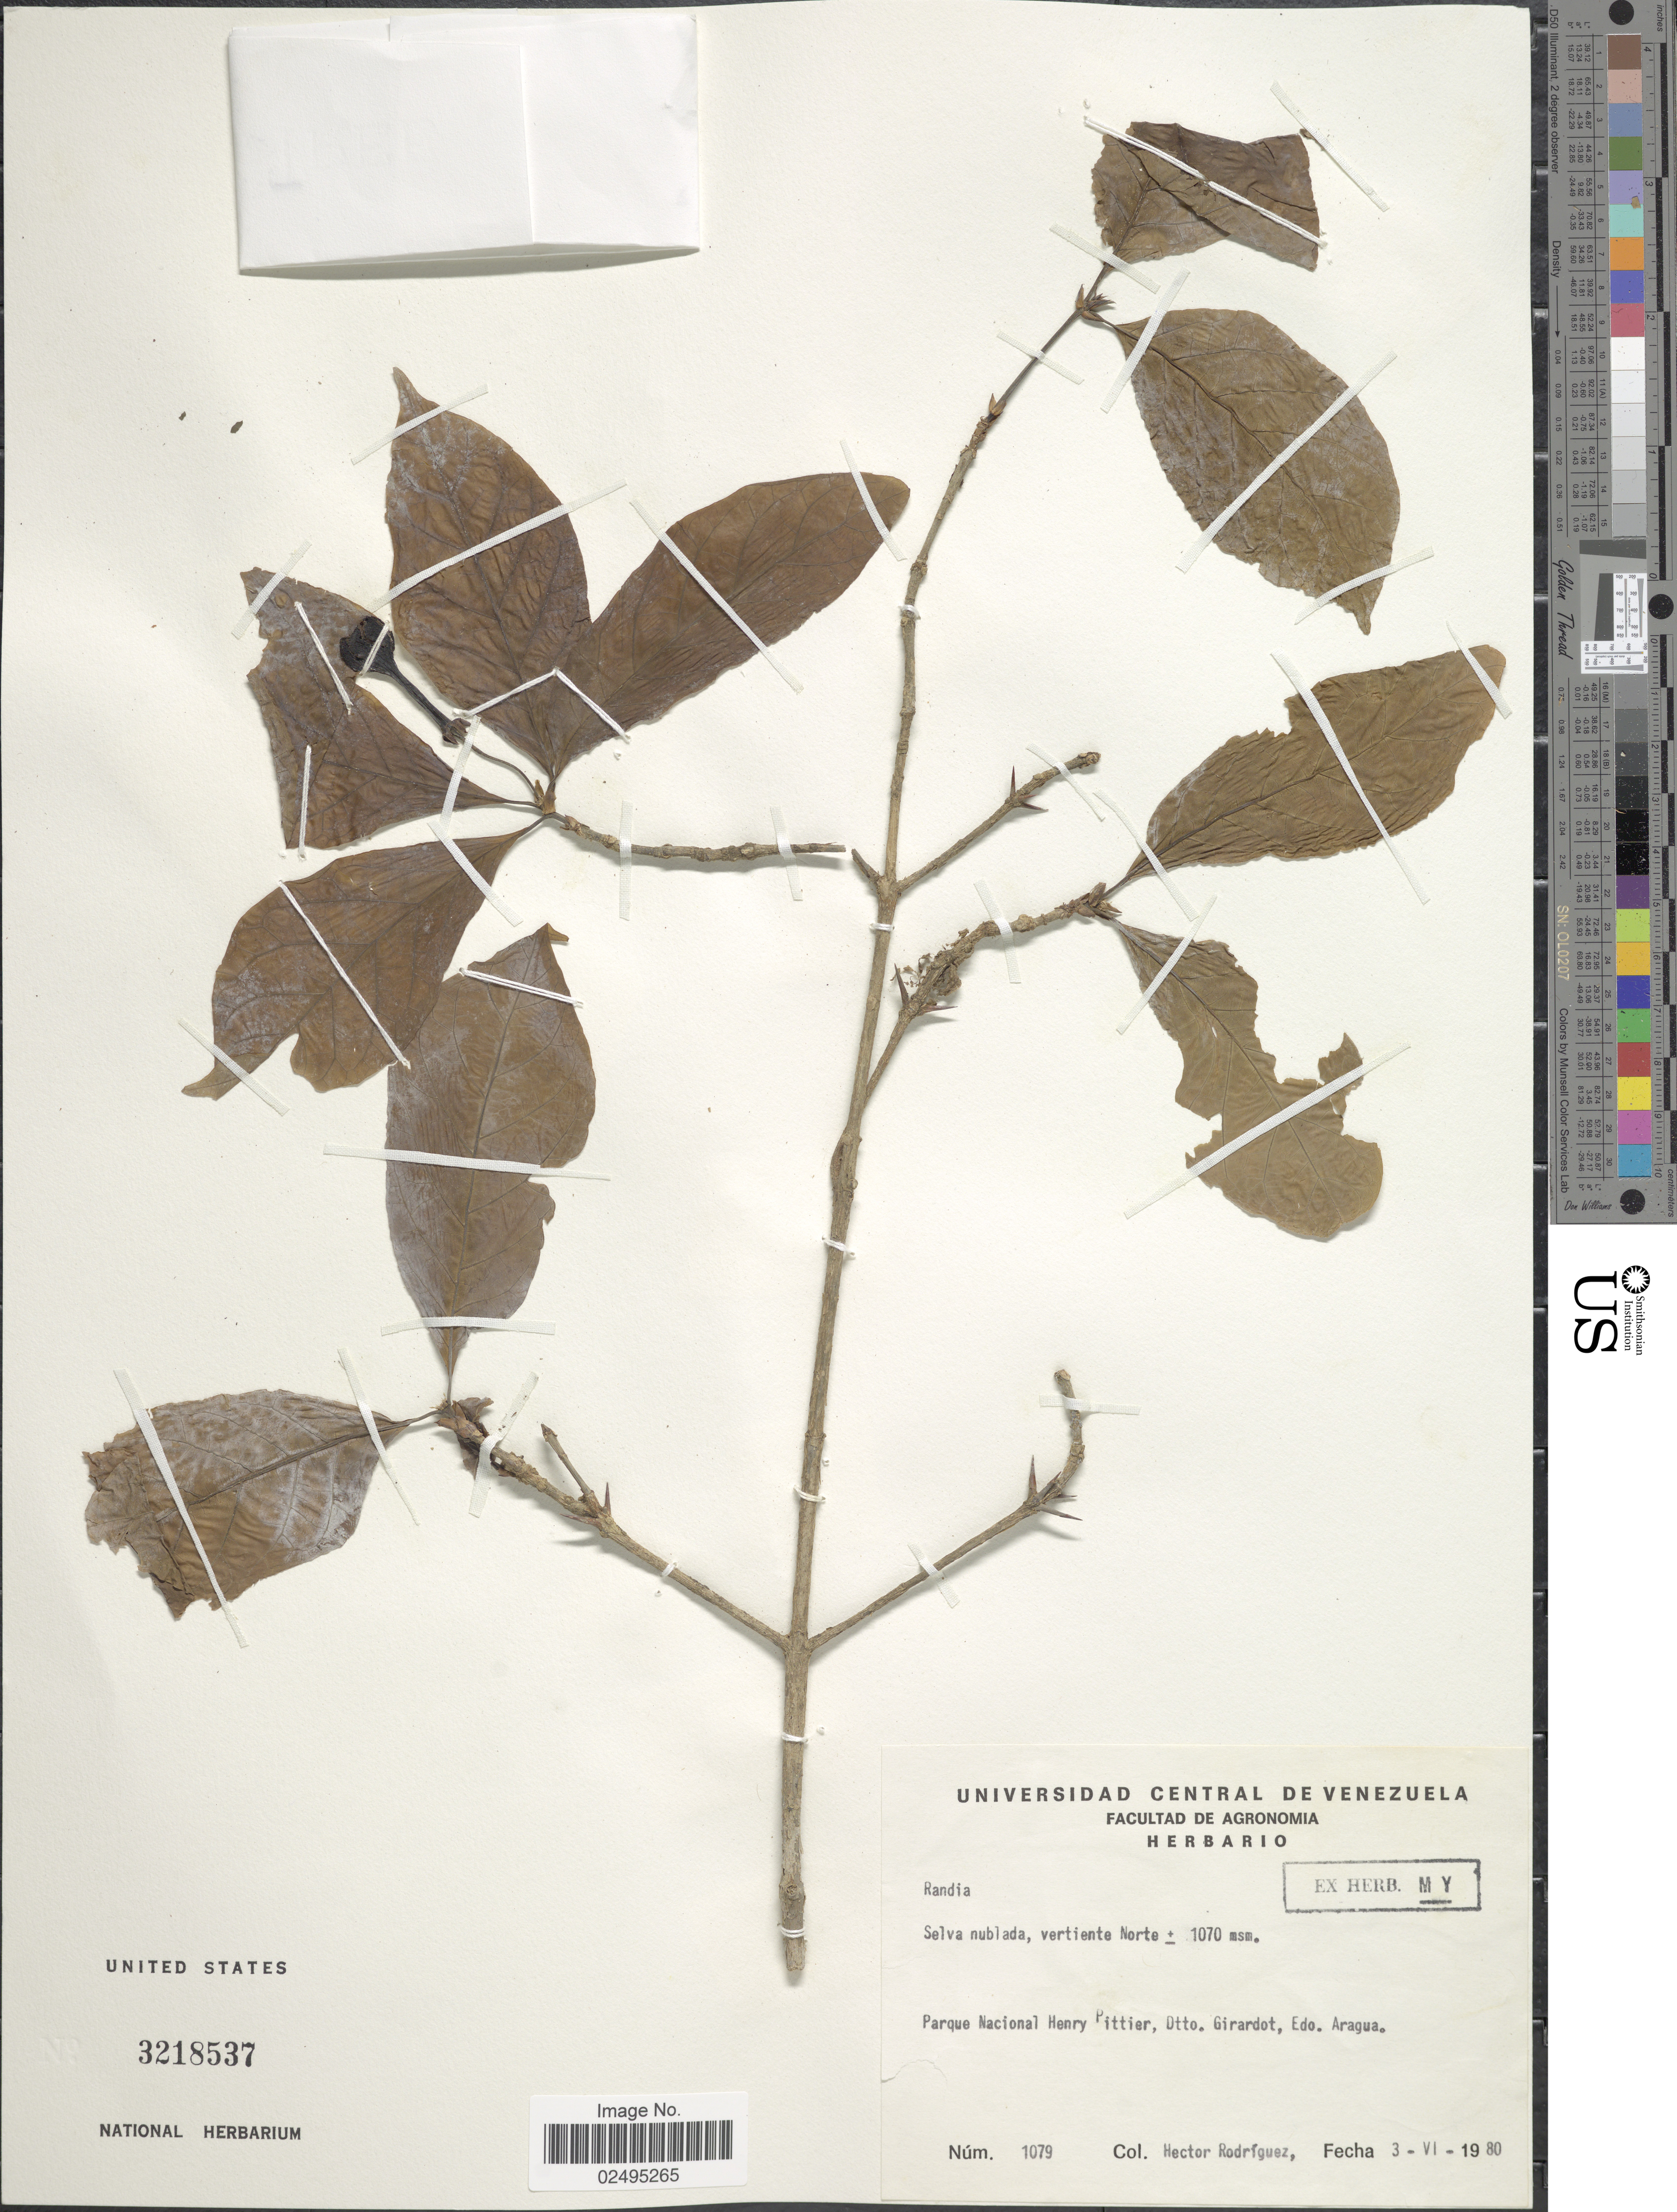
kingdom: Plantae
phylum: Tracheophyta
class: Magnoliopsida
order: Gentianales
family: Rubiaceae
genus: Randia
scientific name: Randia sp.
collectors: H. Rodríguez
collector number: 1079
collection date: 1980-06-03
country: Venezuela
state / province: Aragua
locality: Parque Nacional Herny Pittier, Dtto, Girardot, Edo. Aragua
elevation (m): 1070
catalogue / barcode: US 3218537